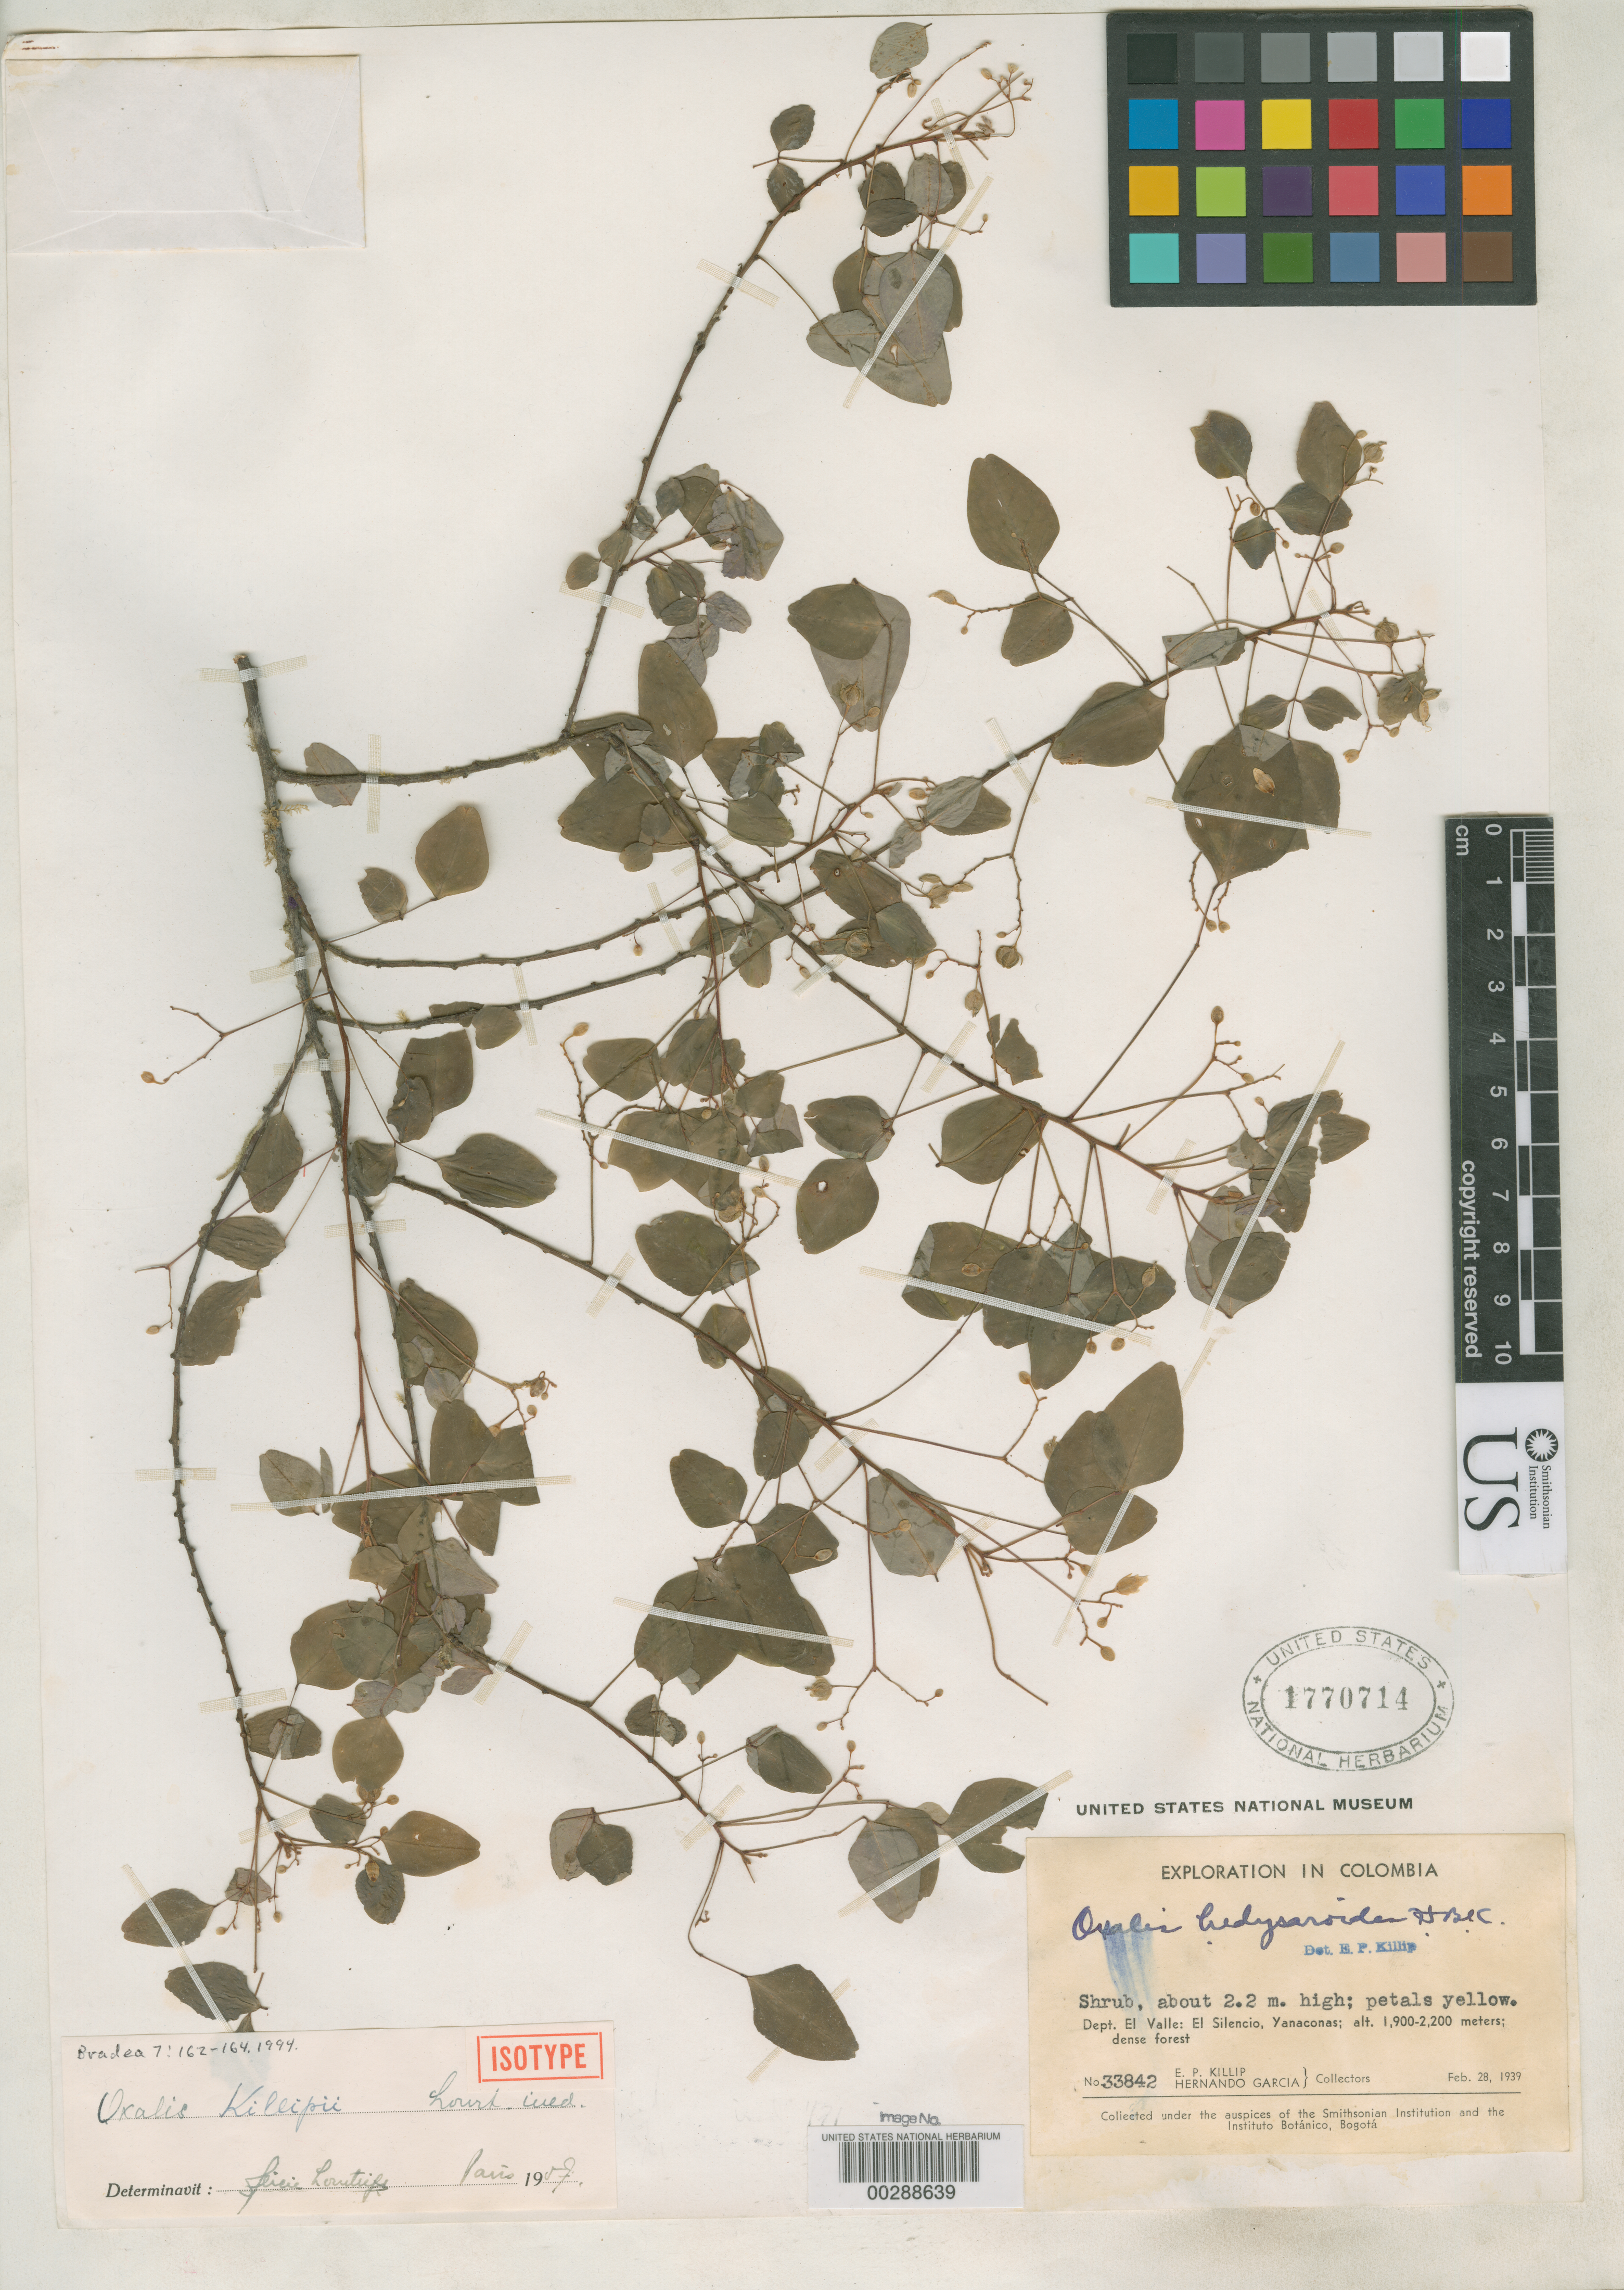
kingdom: Plantae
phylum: Tracheophyta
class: Magnoliopsida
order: Oxalidales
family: Oxalidaceae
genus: Oxalis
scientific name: Oxalis killipii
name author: Lourteig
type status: Isotype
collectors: E. P. Killip & H. Garcia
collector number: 33842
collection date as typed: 28 Feb 1939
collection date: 1939-02-28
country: Colombia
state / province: Valle del Cauca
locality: El Silencio, Yanaconas.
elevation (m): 1900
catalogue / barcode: US 1770714